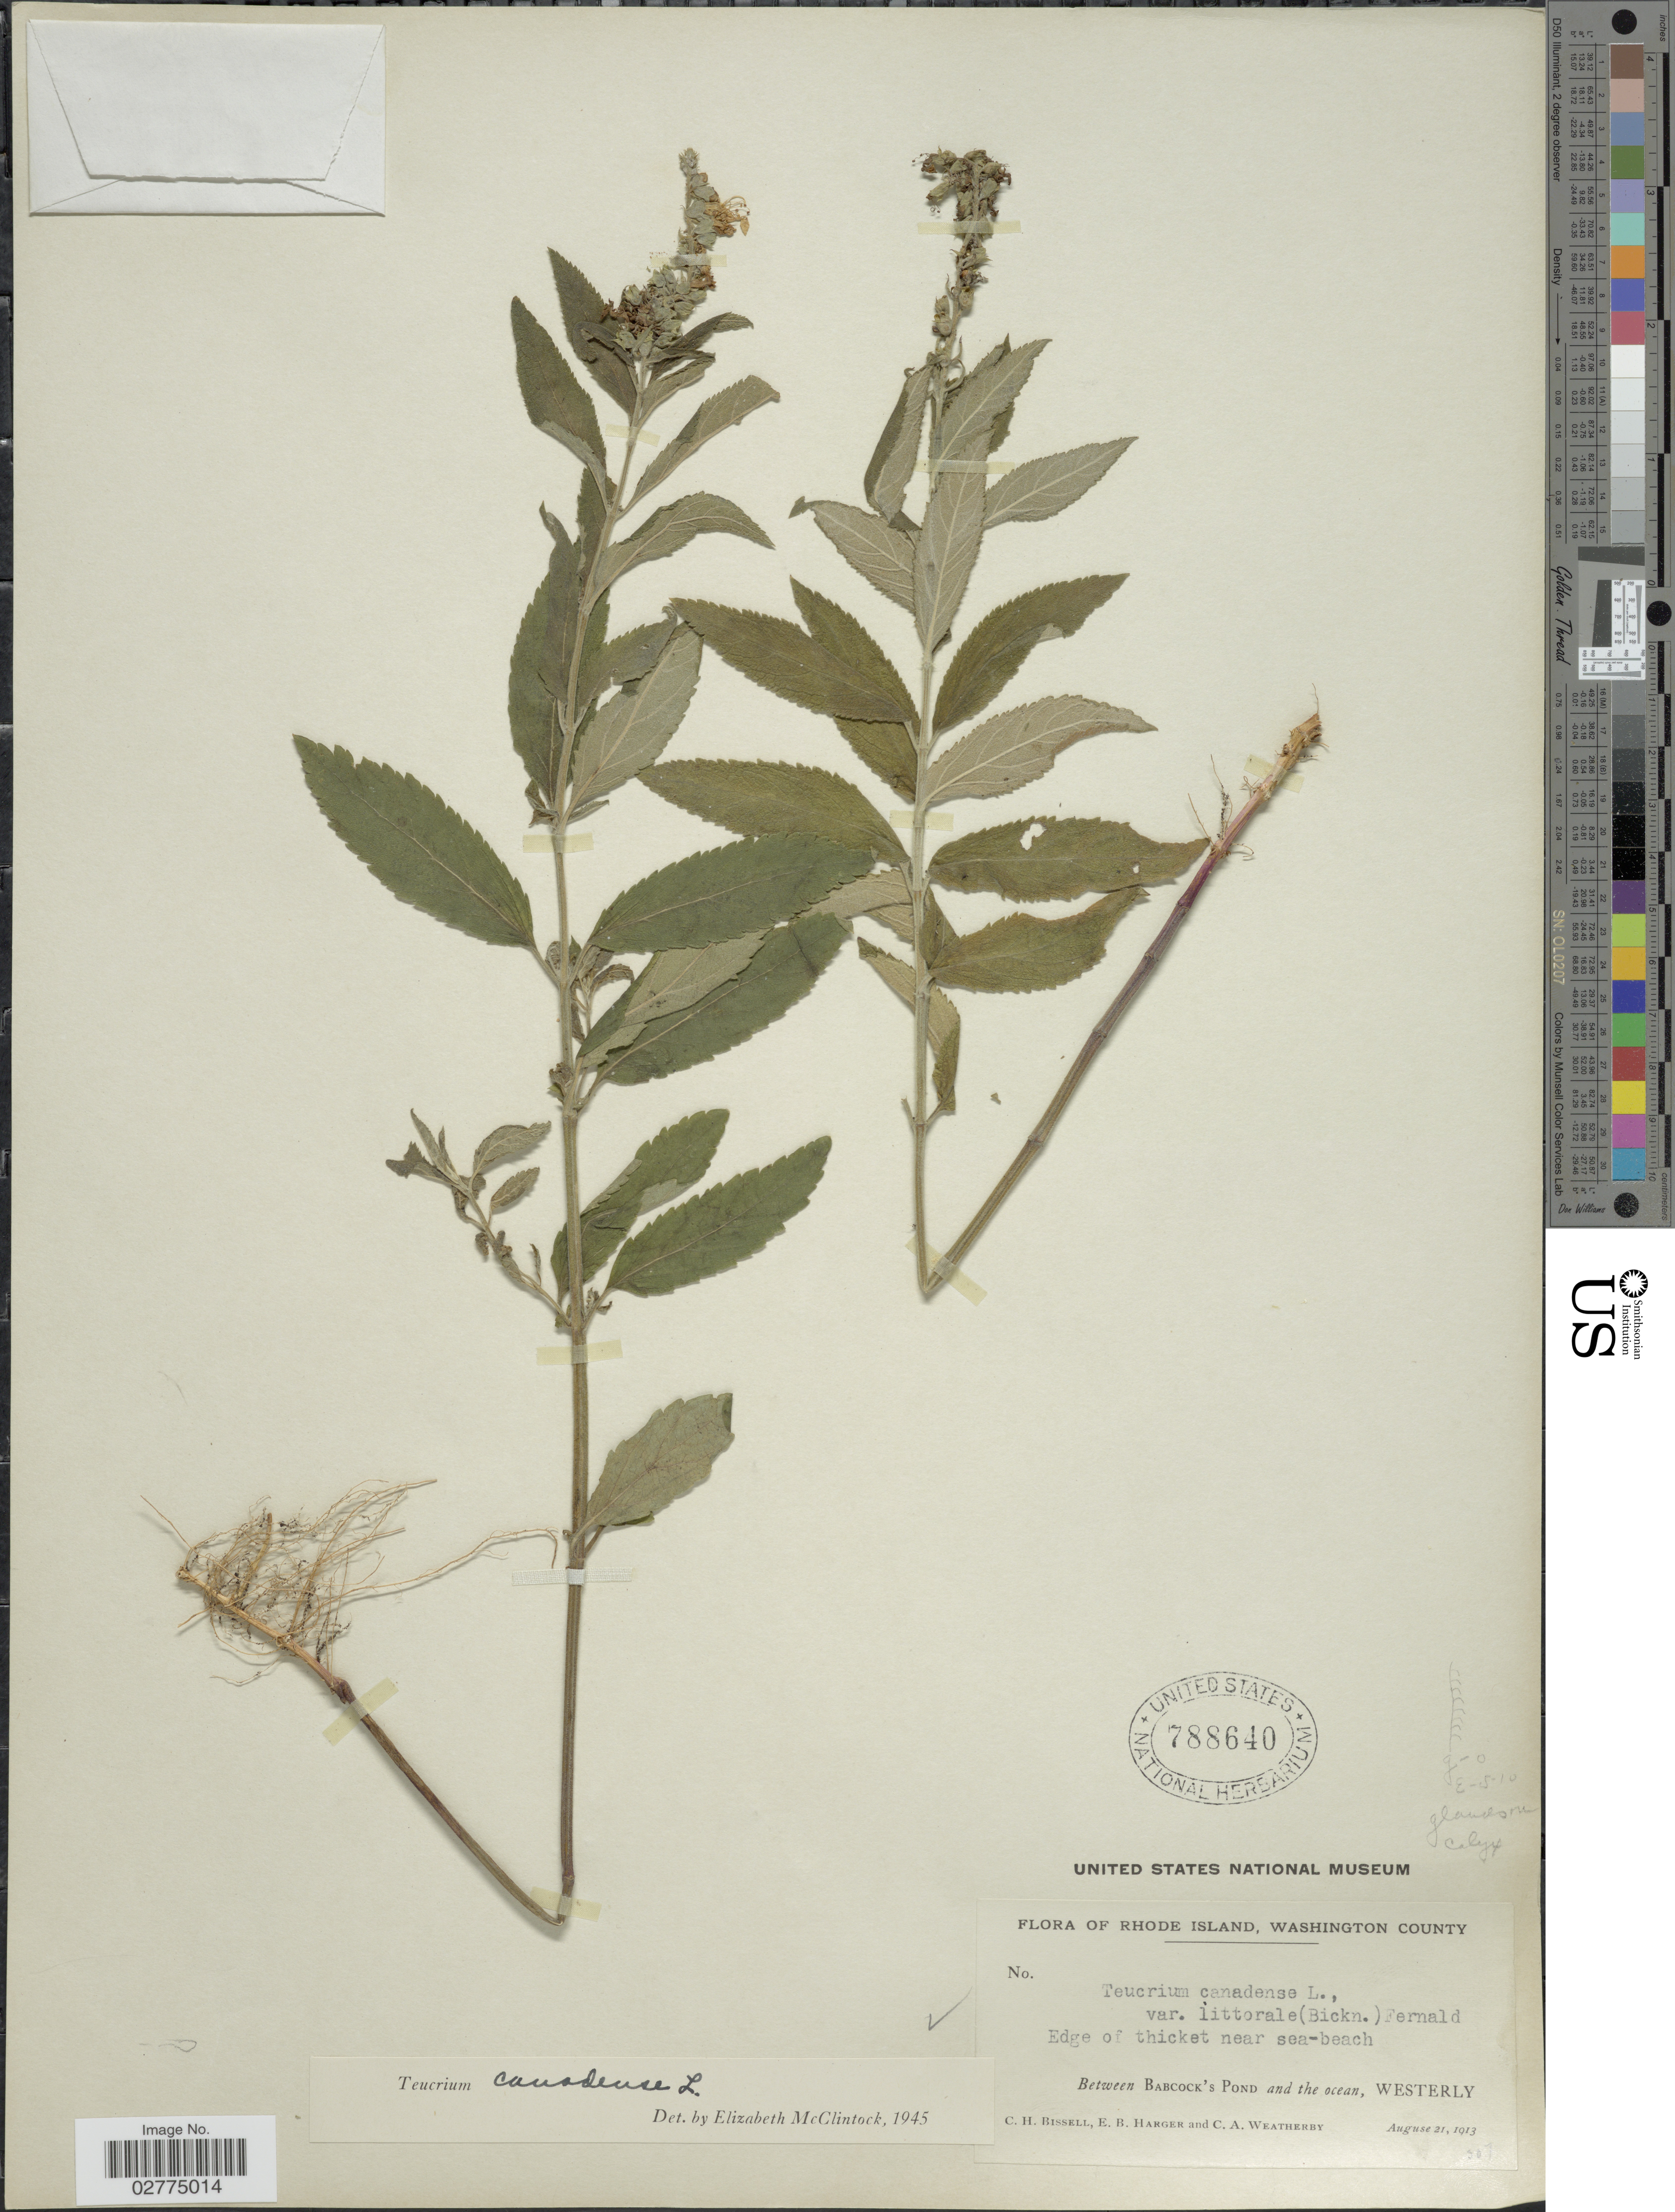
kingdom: Plantae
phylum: Tracheophyta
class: Magnoliopsida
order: Lamiales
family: Lamiaceae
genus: Teucrium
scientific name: Teucrium canadense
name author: L.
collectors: C. Bissell, E. B. Harger & C. A. Weatherby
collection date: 1913-08-21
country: United States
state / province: Rhode Island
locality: Washington County. Edge of thicket near sea-beach. Between Babcock's Pond and the ocean, Westerly.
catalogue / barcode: US 788640